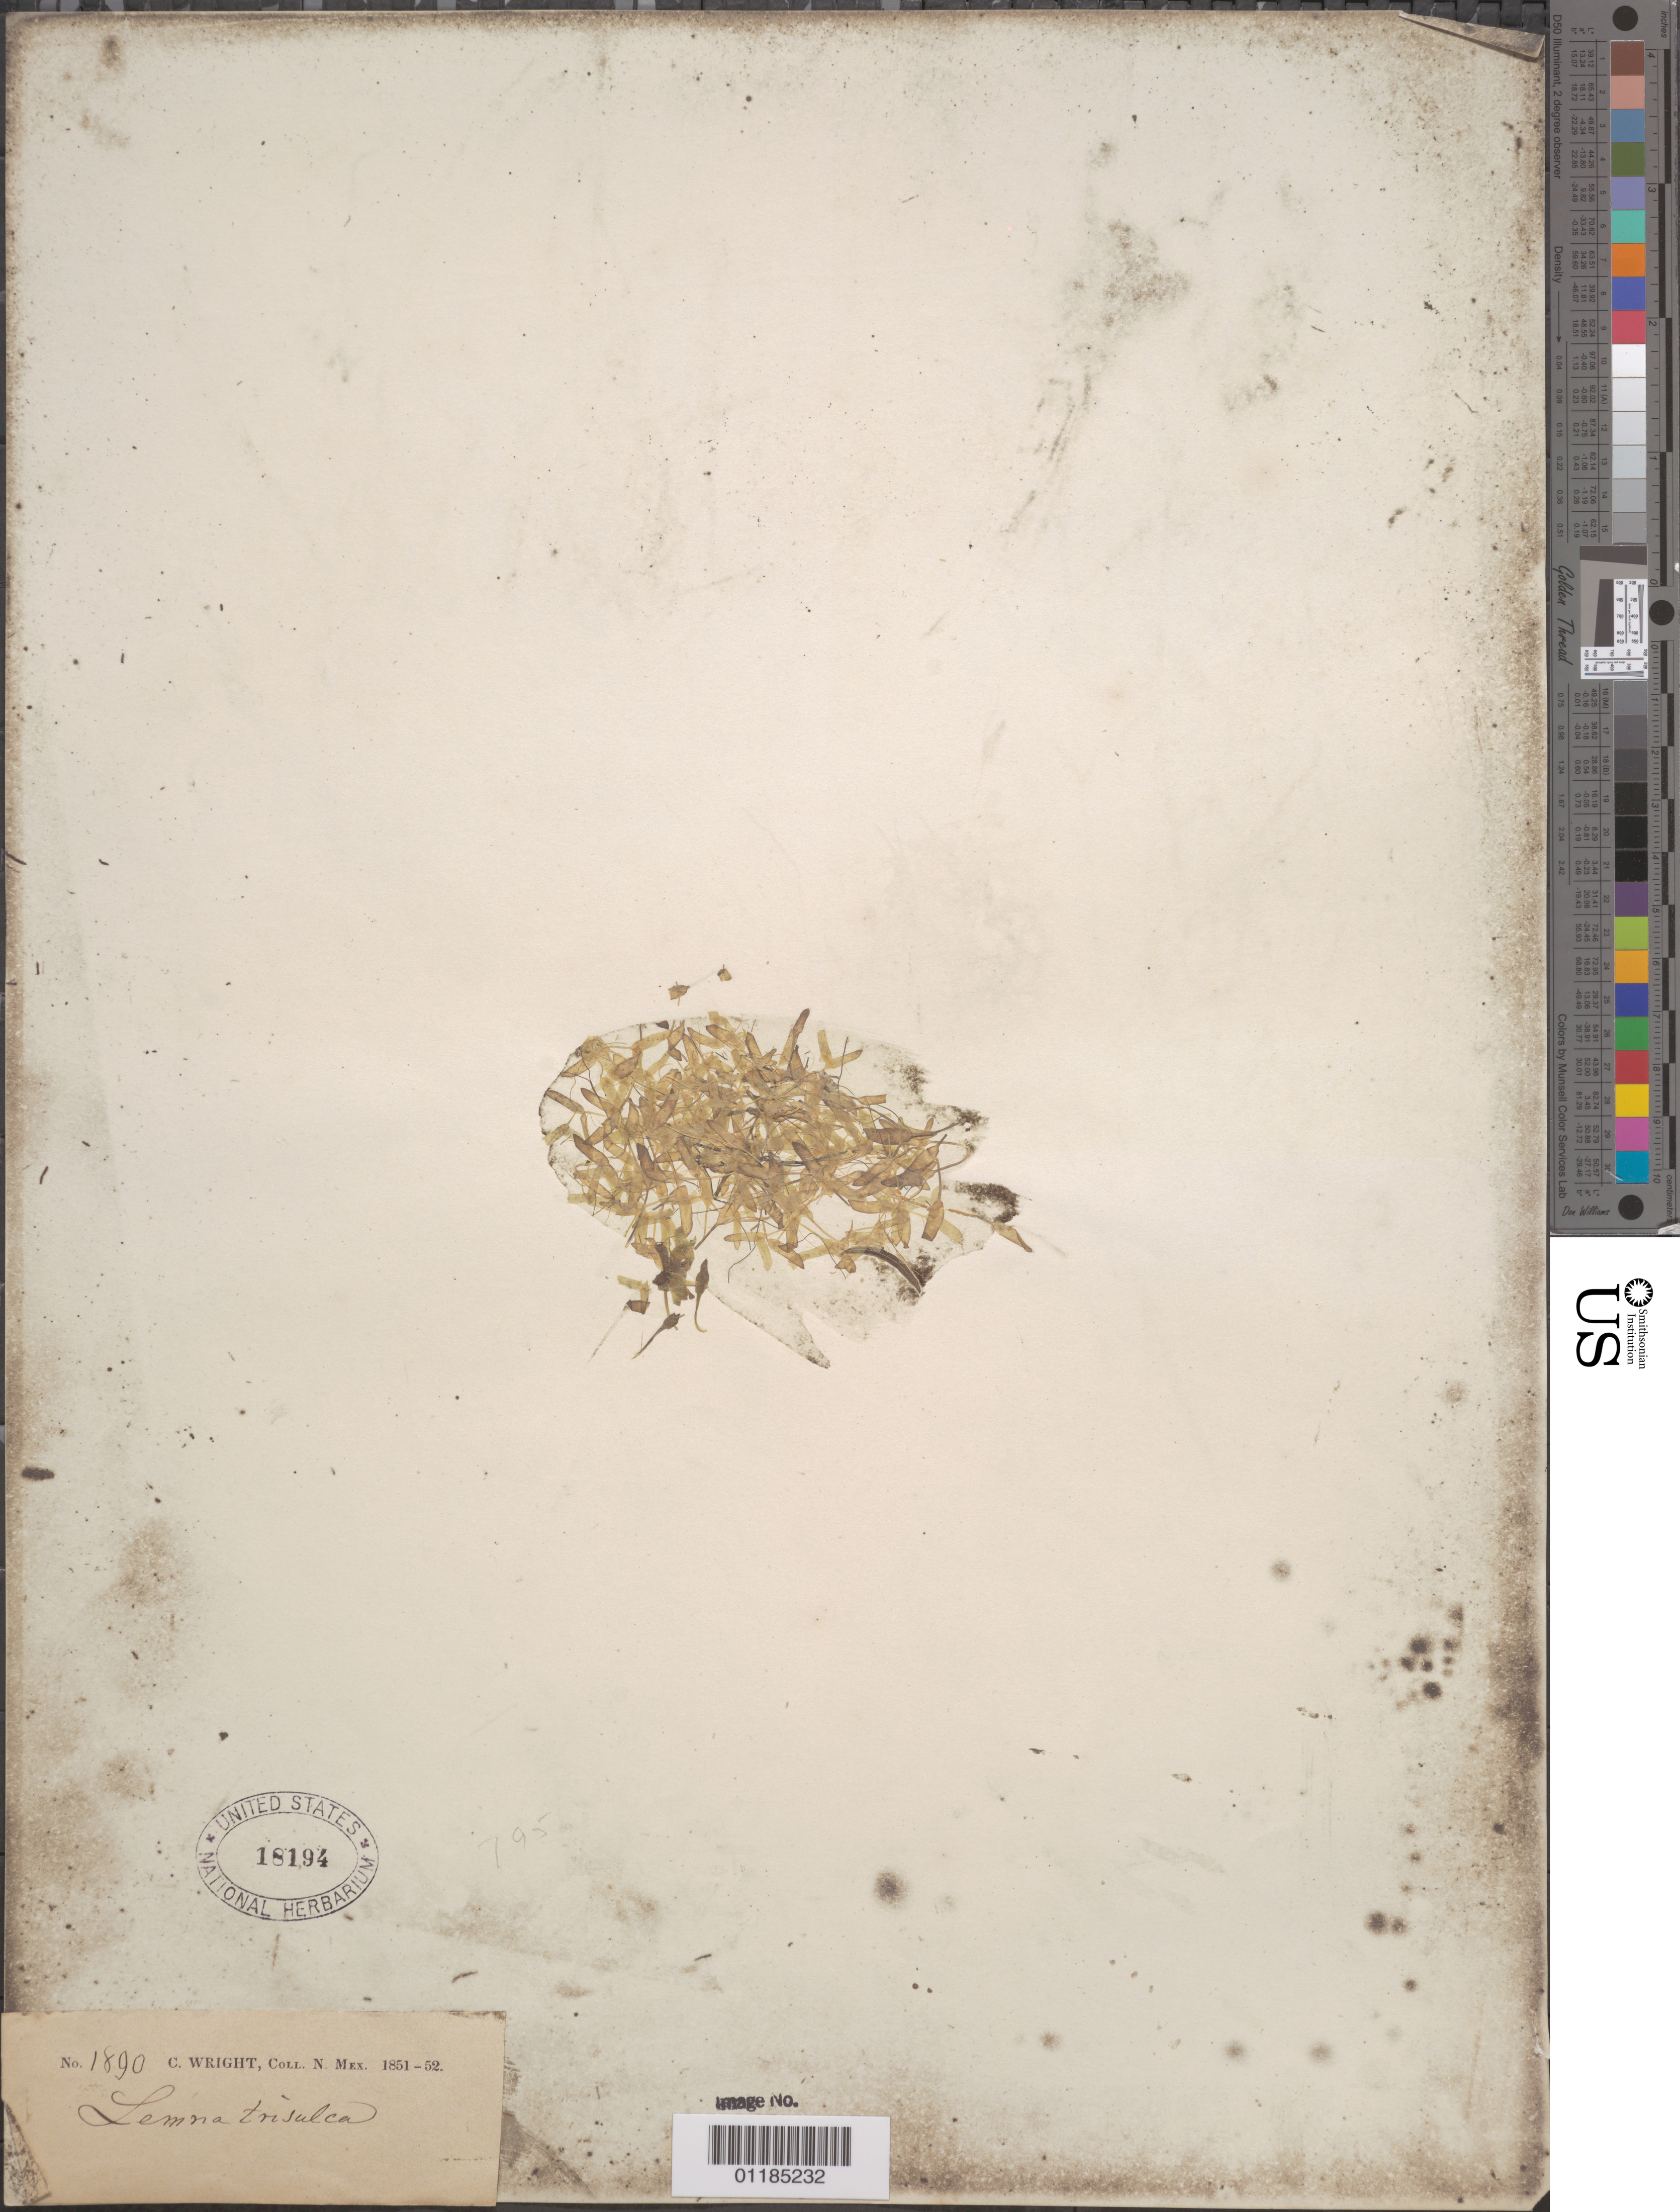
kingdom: Plantae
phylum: Tracheophyta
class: Liliopsida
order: Alismatales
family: Araceae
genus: Lemna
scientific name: Lemna trisulca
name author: L.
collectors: C. Wright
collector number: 1890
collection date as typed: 1851 to -- --- 1852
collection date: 1851/1852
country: United States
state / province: New Mexico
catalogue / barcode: US 18194